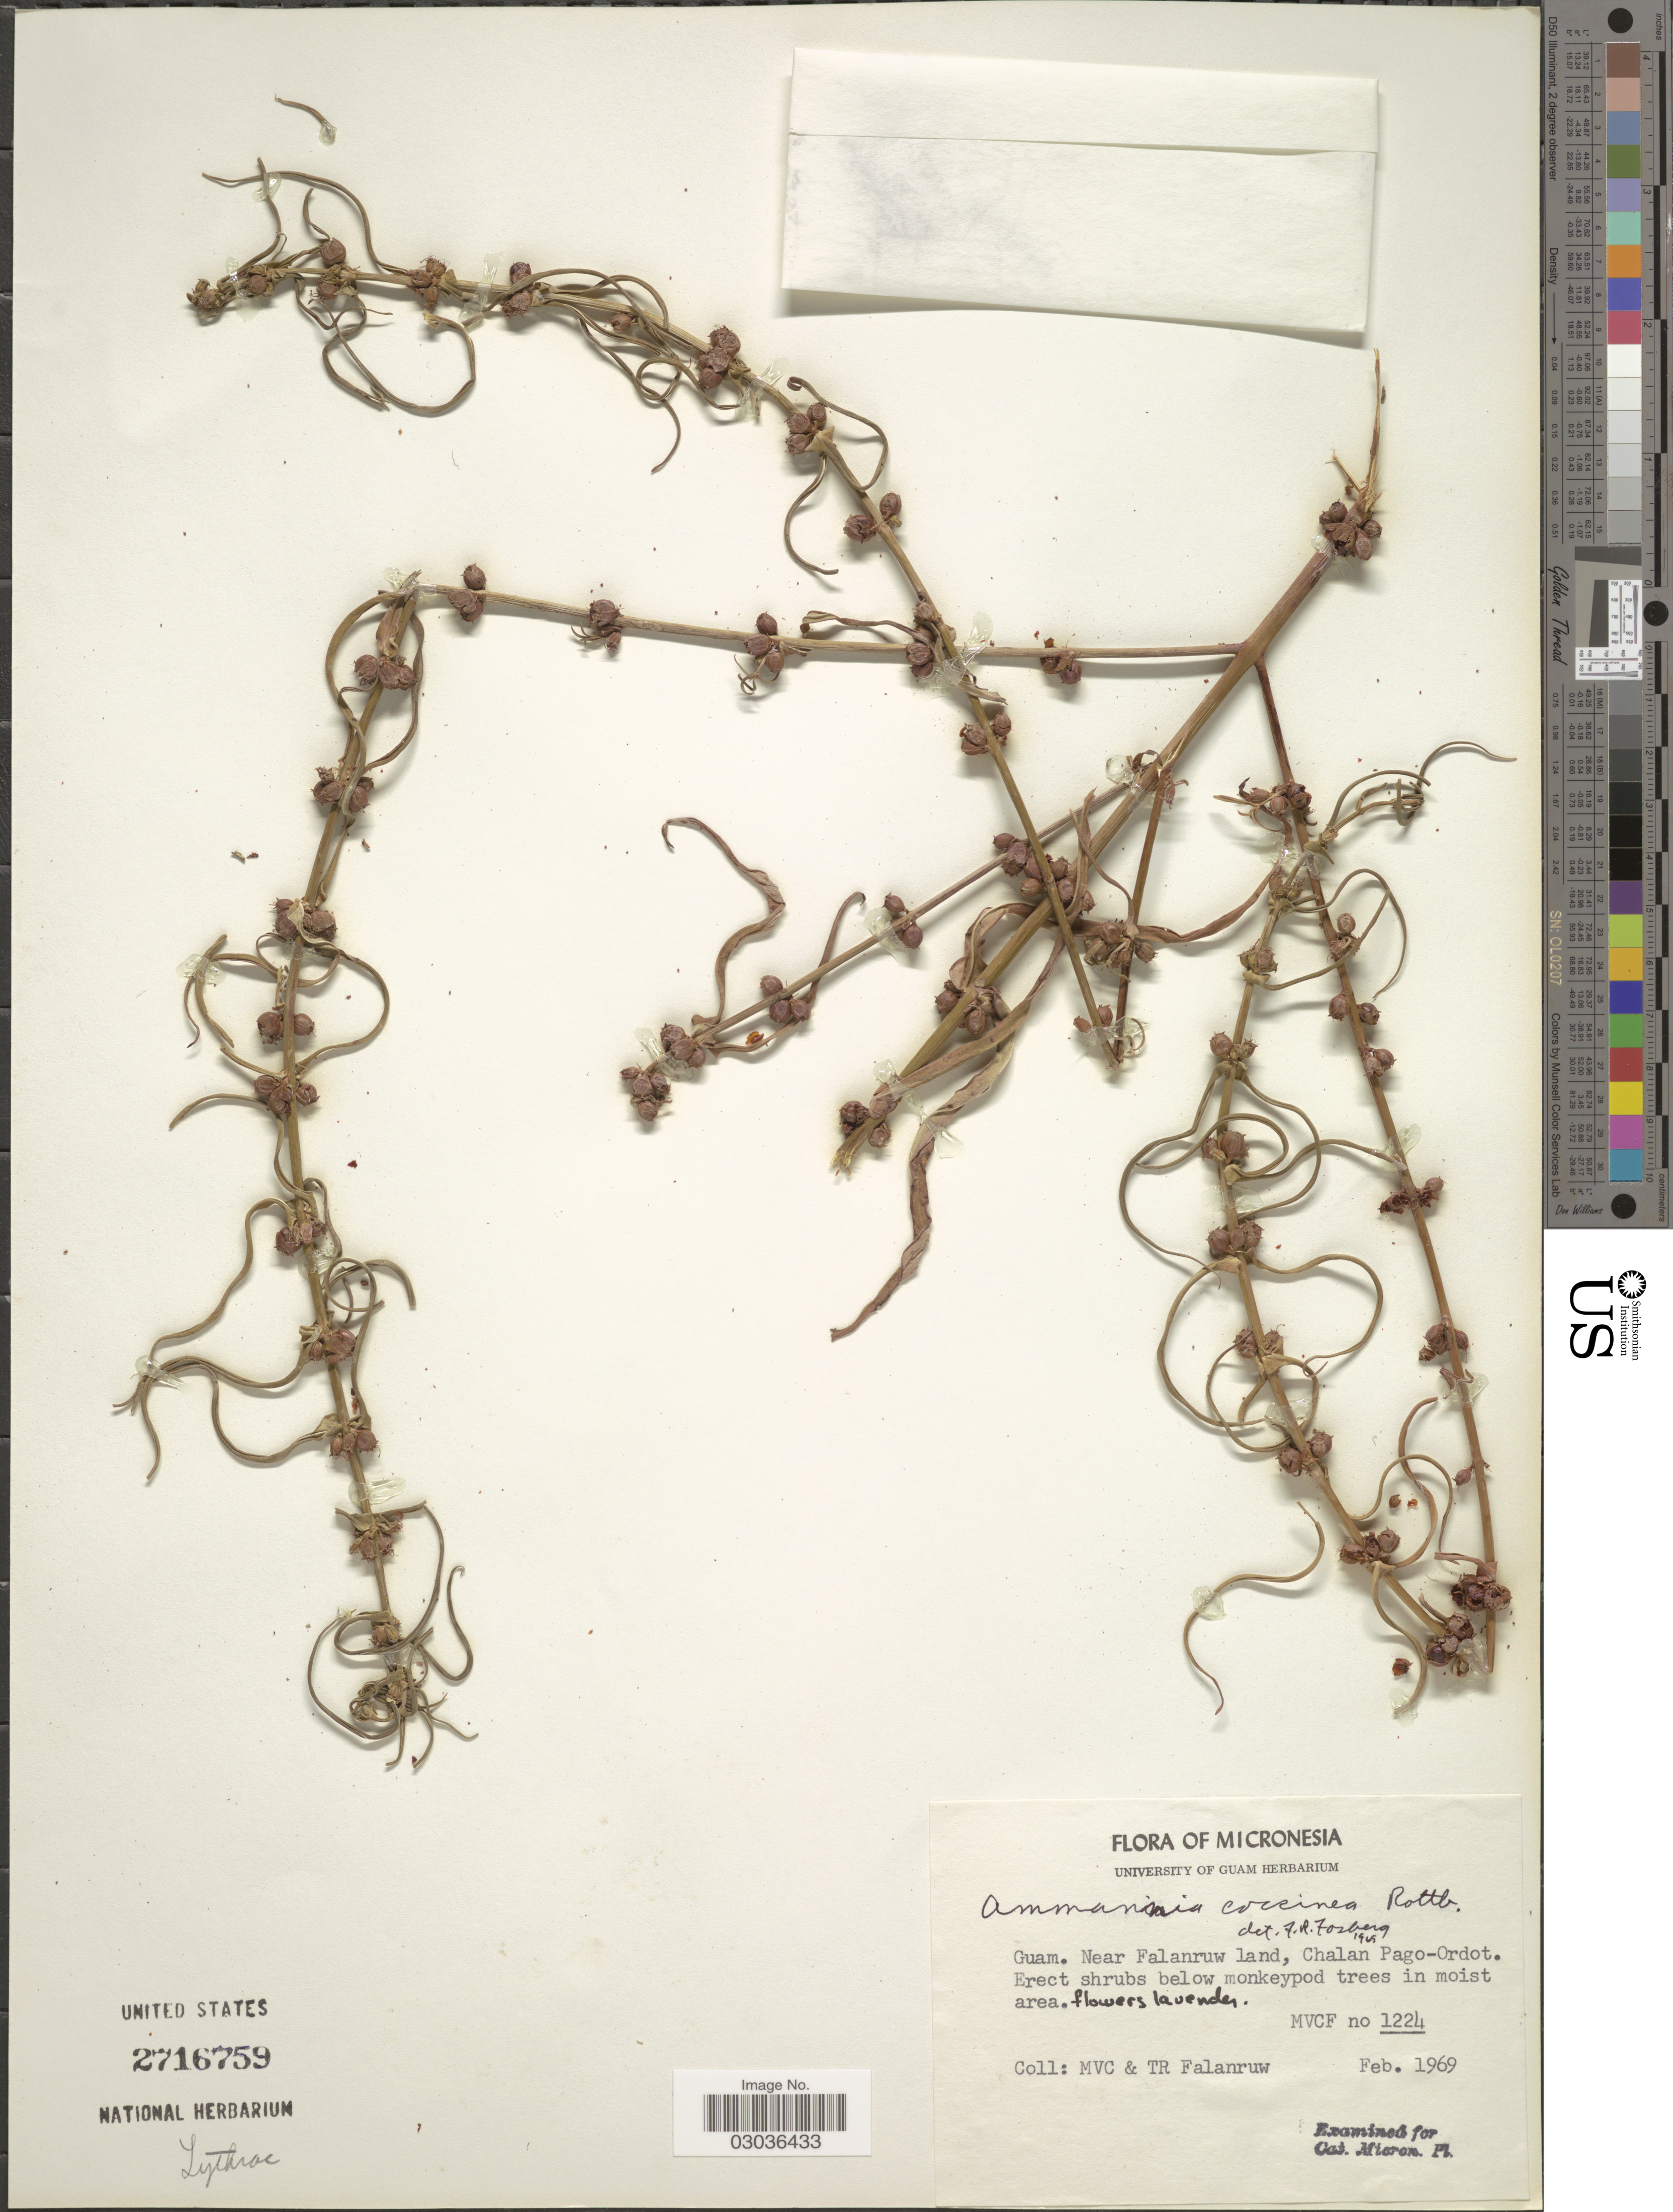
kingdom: Plantae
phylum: Tracheophyta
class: Magnoliopsida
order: Myrtales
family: Lythraceae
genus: Ammannia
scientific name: Ammannia coccinea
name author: Rottb.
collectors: M. V. Falanruw & T. Falanruw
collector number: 1224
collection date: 1969-02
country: Guam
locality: Micronesia. Near Falanruw land, Chalan Pago-Ordot.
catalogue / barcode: US 2716759